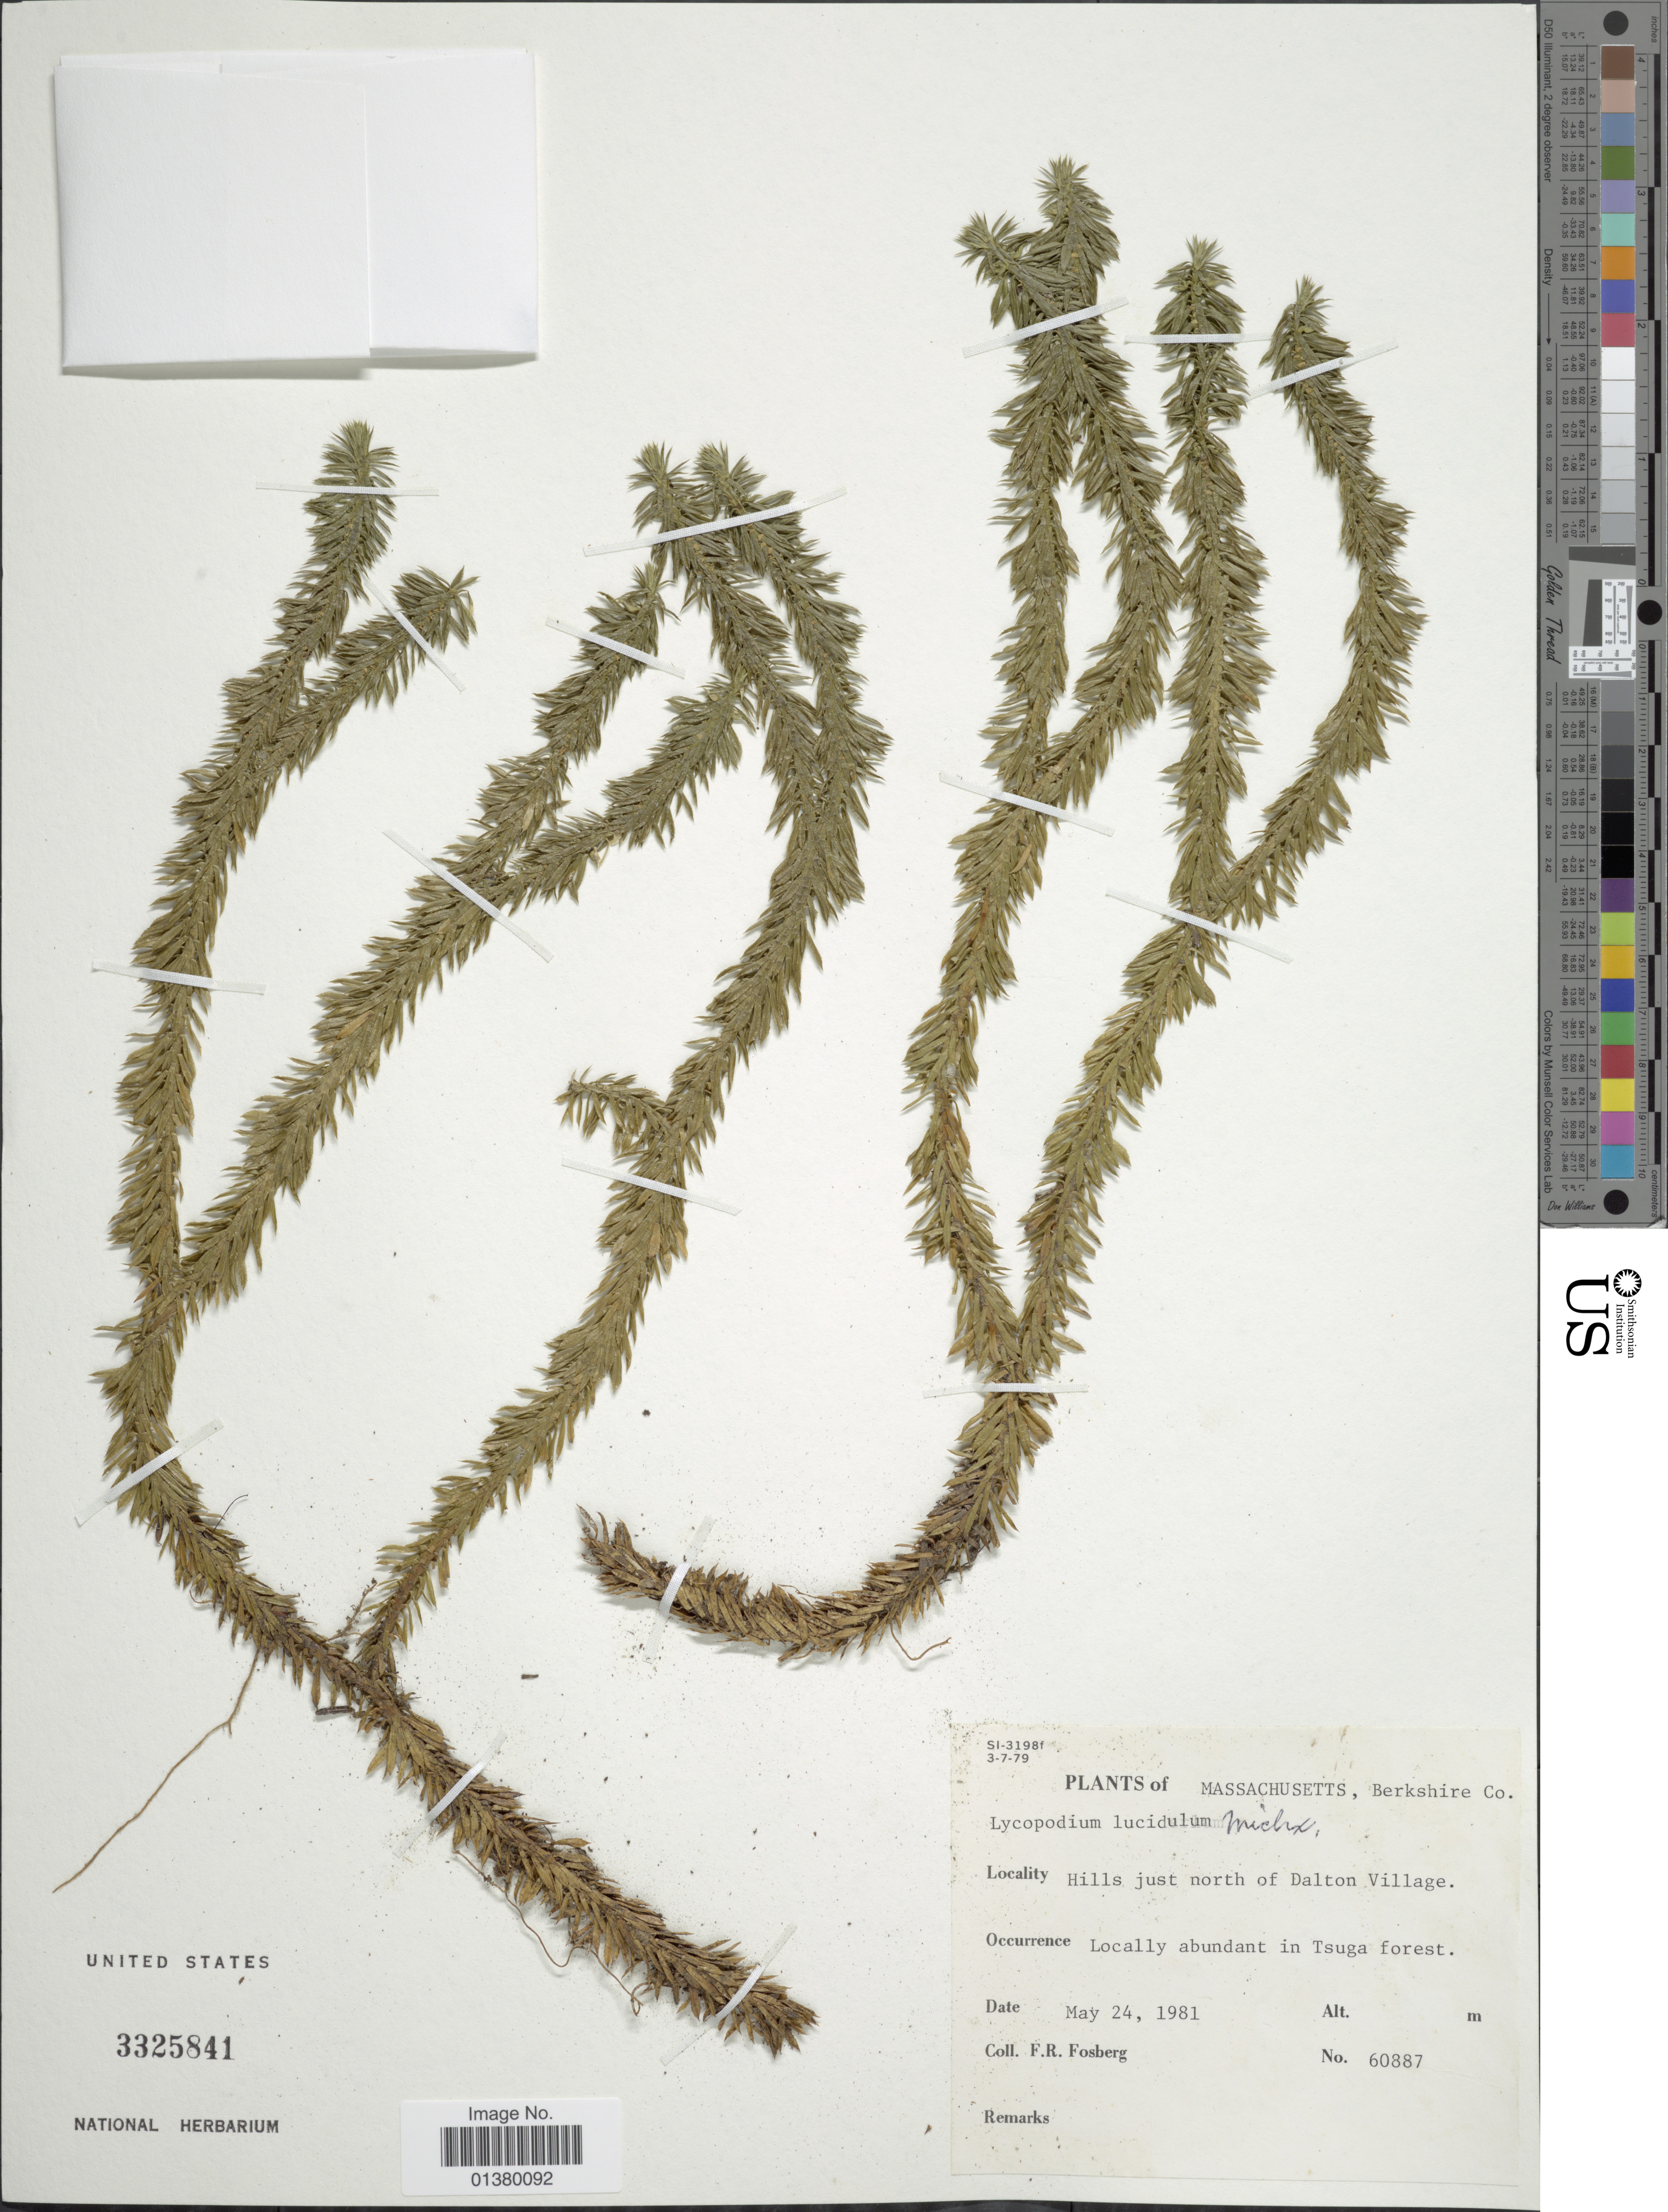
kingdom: Plantae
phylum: Tracheophyta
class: Lycopodiopsida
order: Lycopodiales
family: Lycopodiaceae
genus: Huperzia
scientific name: Huperzia lucidula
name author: (Michx.) Trevis.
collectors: F. R. Fosberg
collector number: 60887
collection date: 1981-05-24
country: United States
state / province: Massachusetts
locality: Berkshire Co, Hills just north of Dalton Village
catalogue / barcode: US 3325841